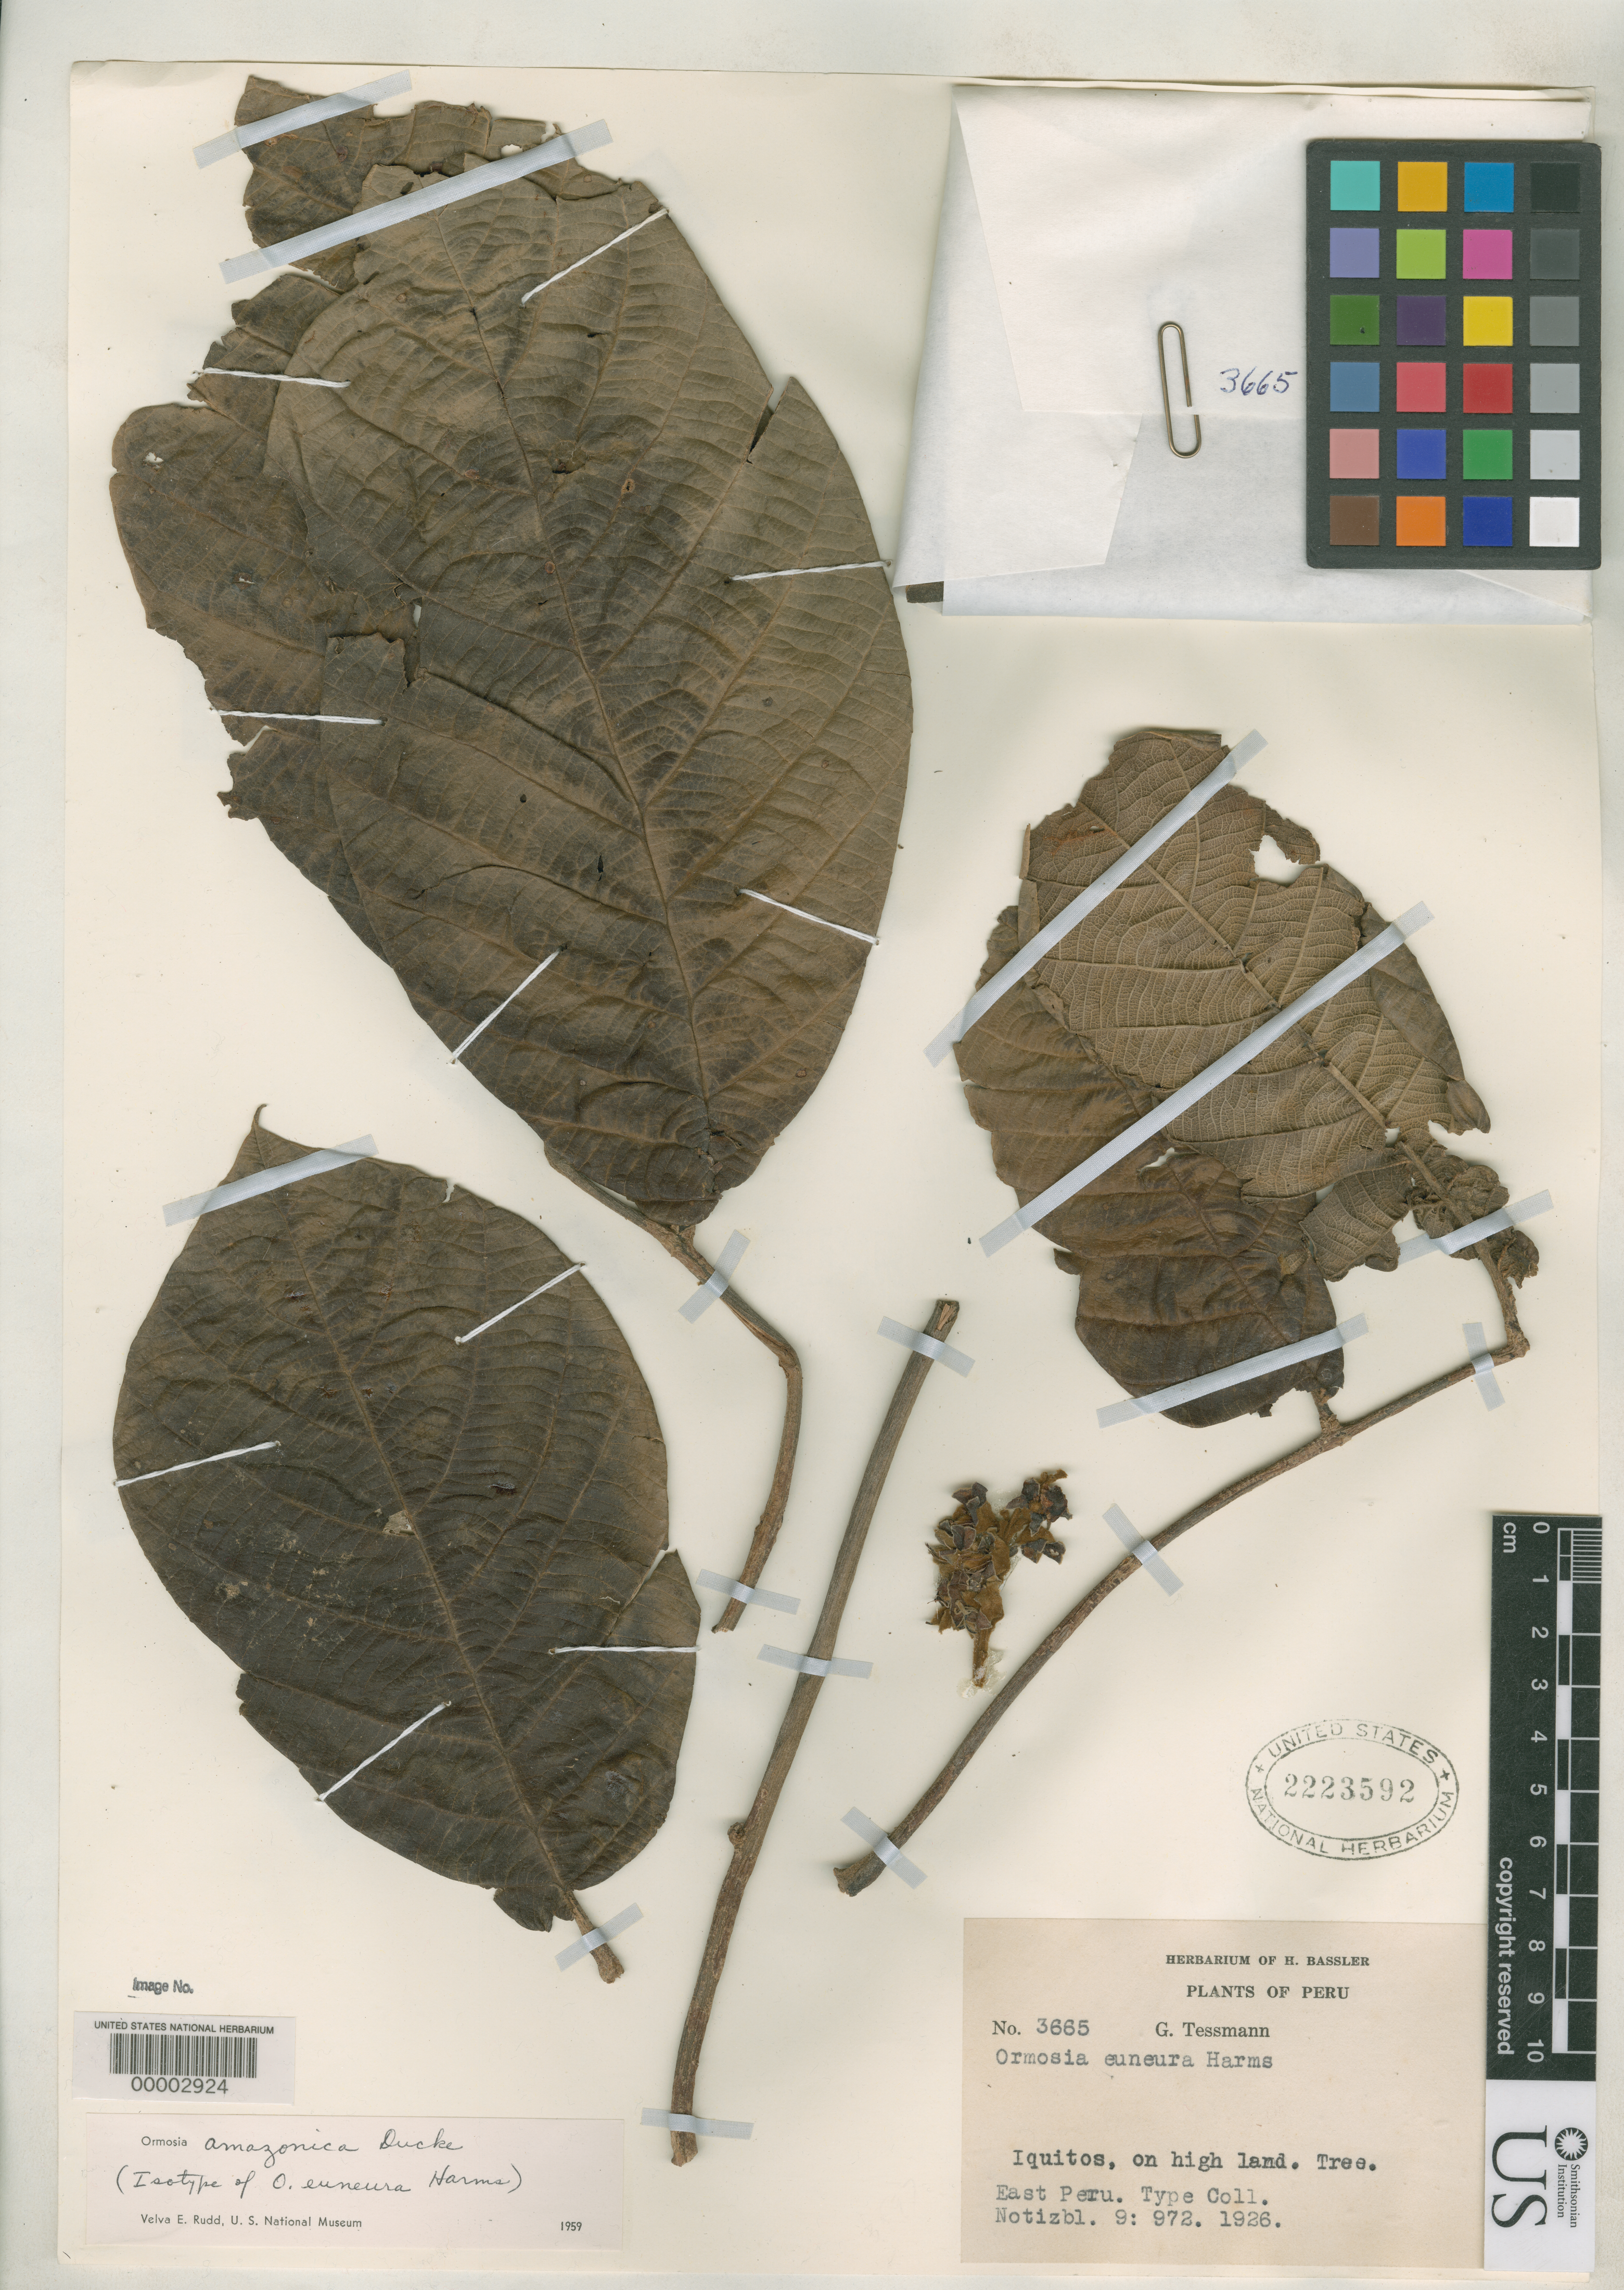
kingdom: Plantae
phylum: Tracheophyta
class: Magnoliopsida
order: Fabales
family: Fabaceae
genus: Ormosia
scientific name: Ormosia euneura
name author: Harms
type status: Isotype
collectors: G. Tessmann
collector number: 3665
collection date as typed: Jul 1924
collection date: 1924-07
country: Peru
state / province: Amazonas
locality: Iquitos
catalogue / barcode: US 2223592